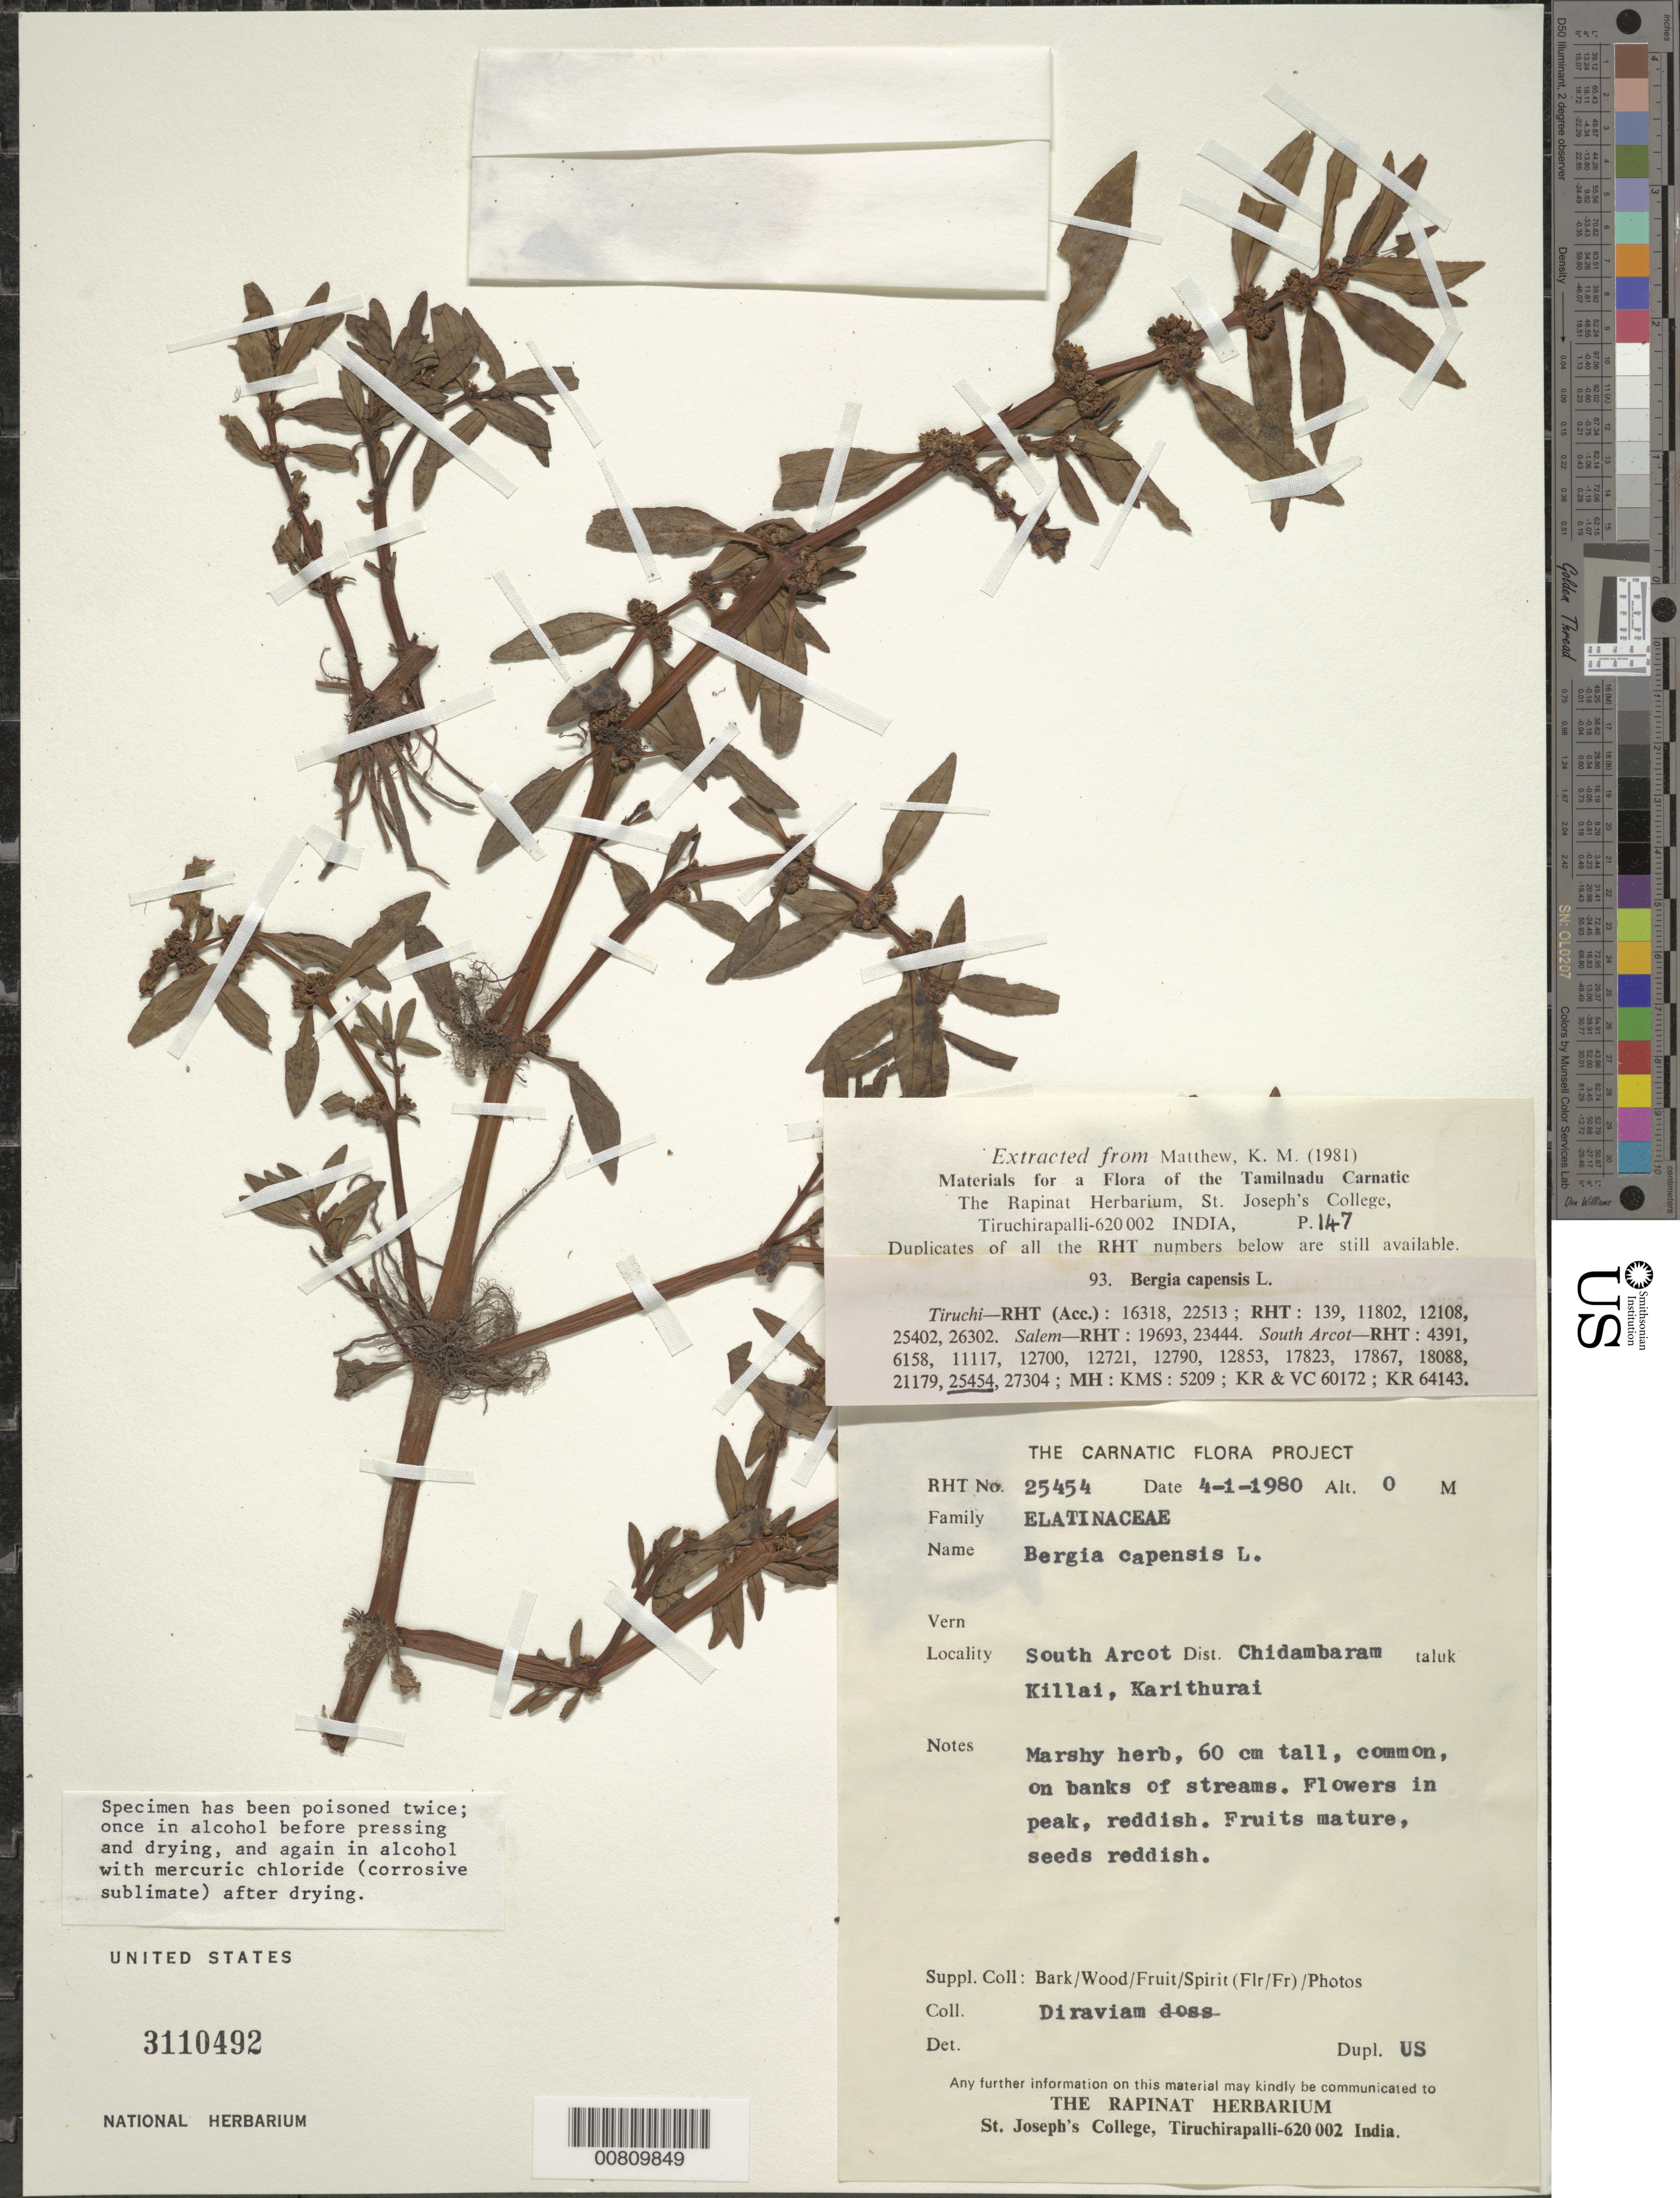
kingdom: Plantae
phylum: Tracheophyta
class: Magnoliopsida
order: Malpighiales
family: Elatinaceae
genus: Bergia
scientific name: Bergia capensis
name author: L.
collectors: -. Diraviam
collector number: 25454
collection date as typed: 04 Jan 1980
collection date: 1980-01-04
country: India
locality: Carnatic, South Arcot, Chidambaram, Killai, Karithurai.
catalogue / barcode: US 3110492